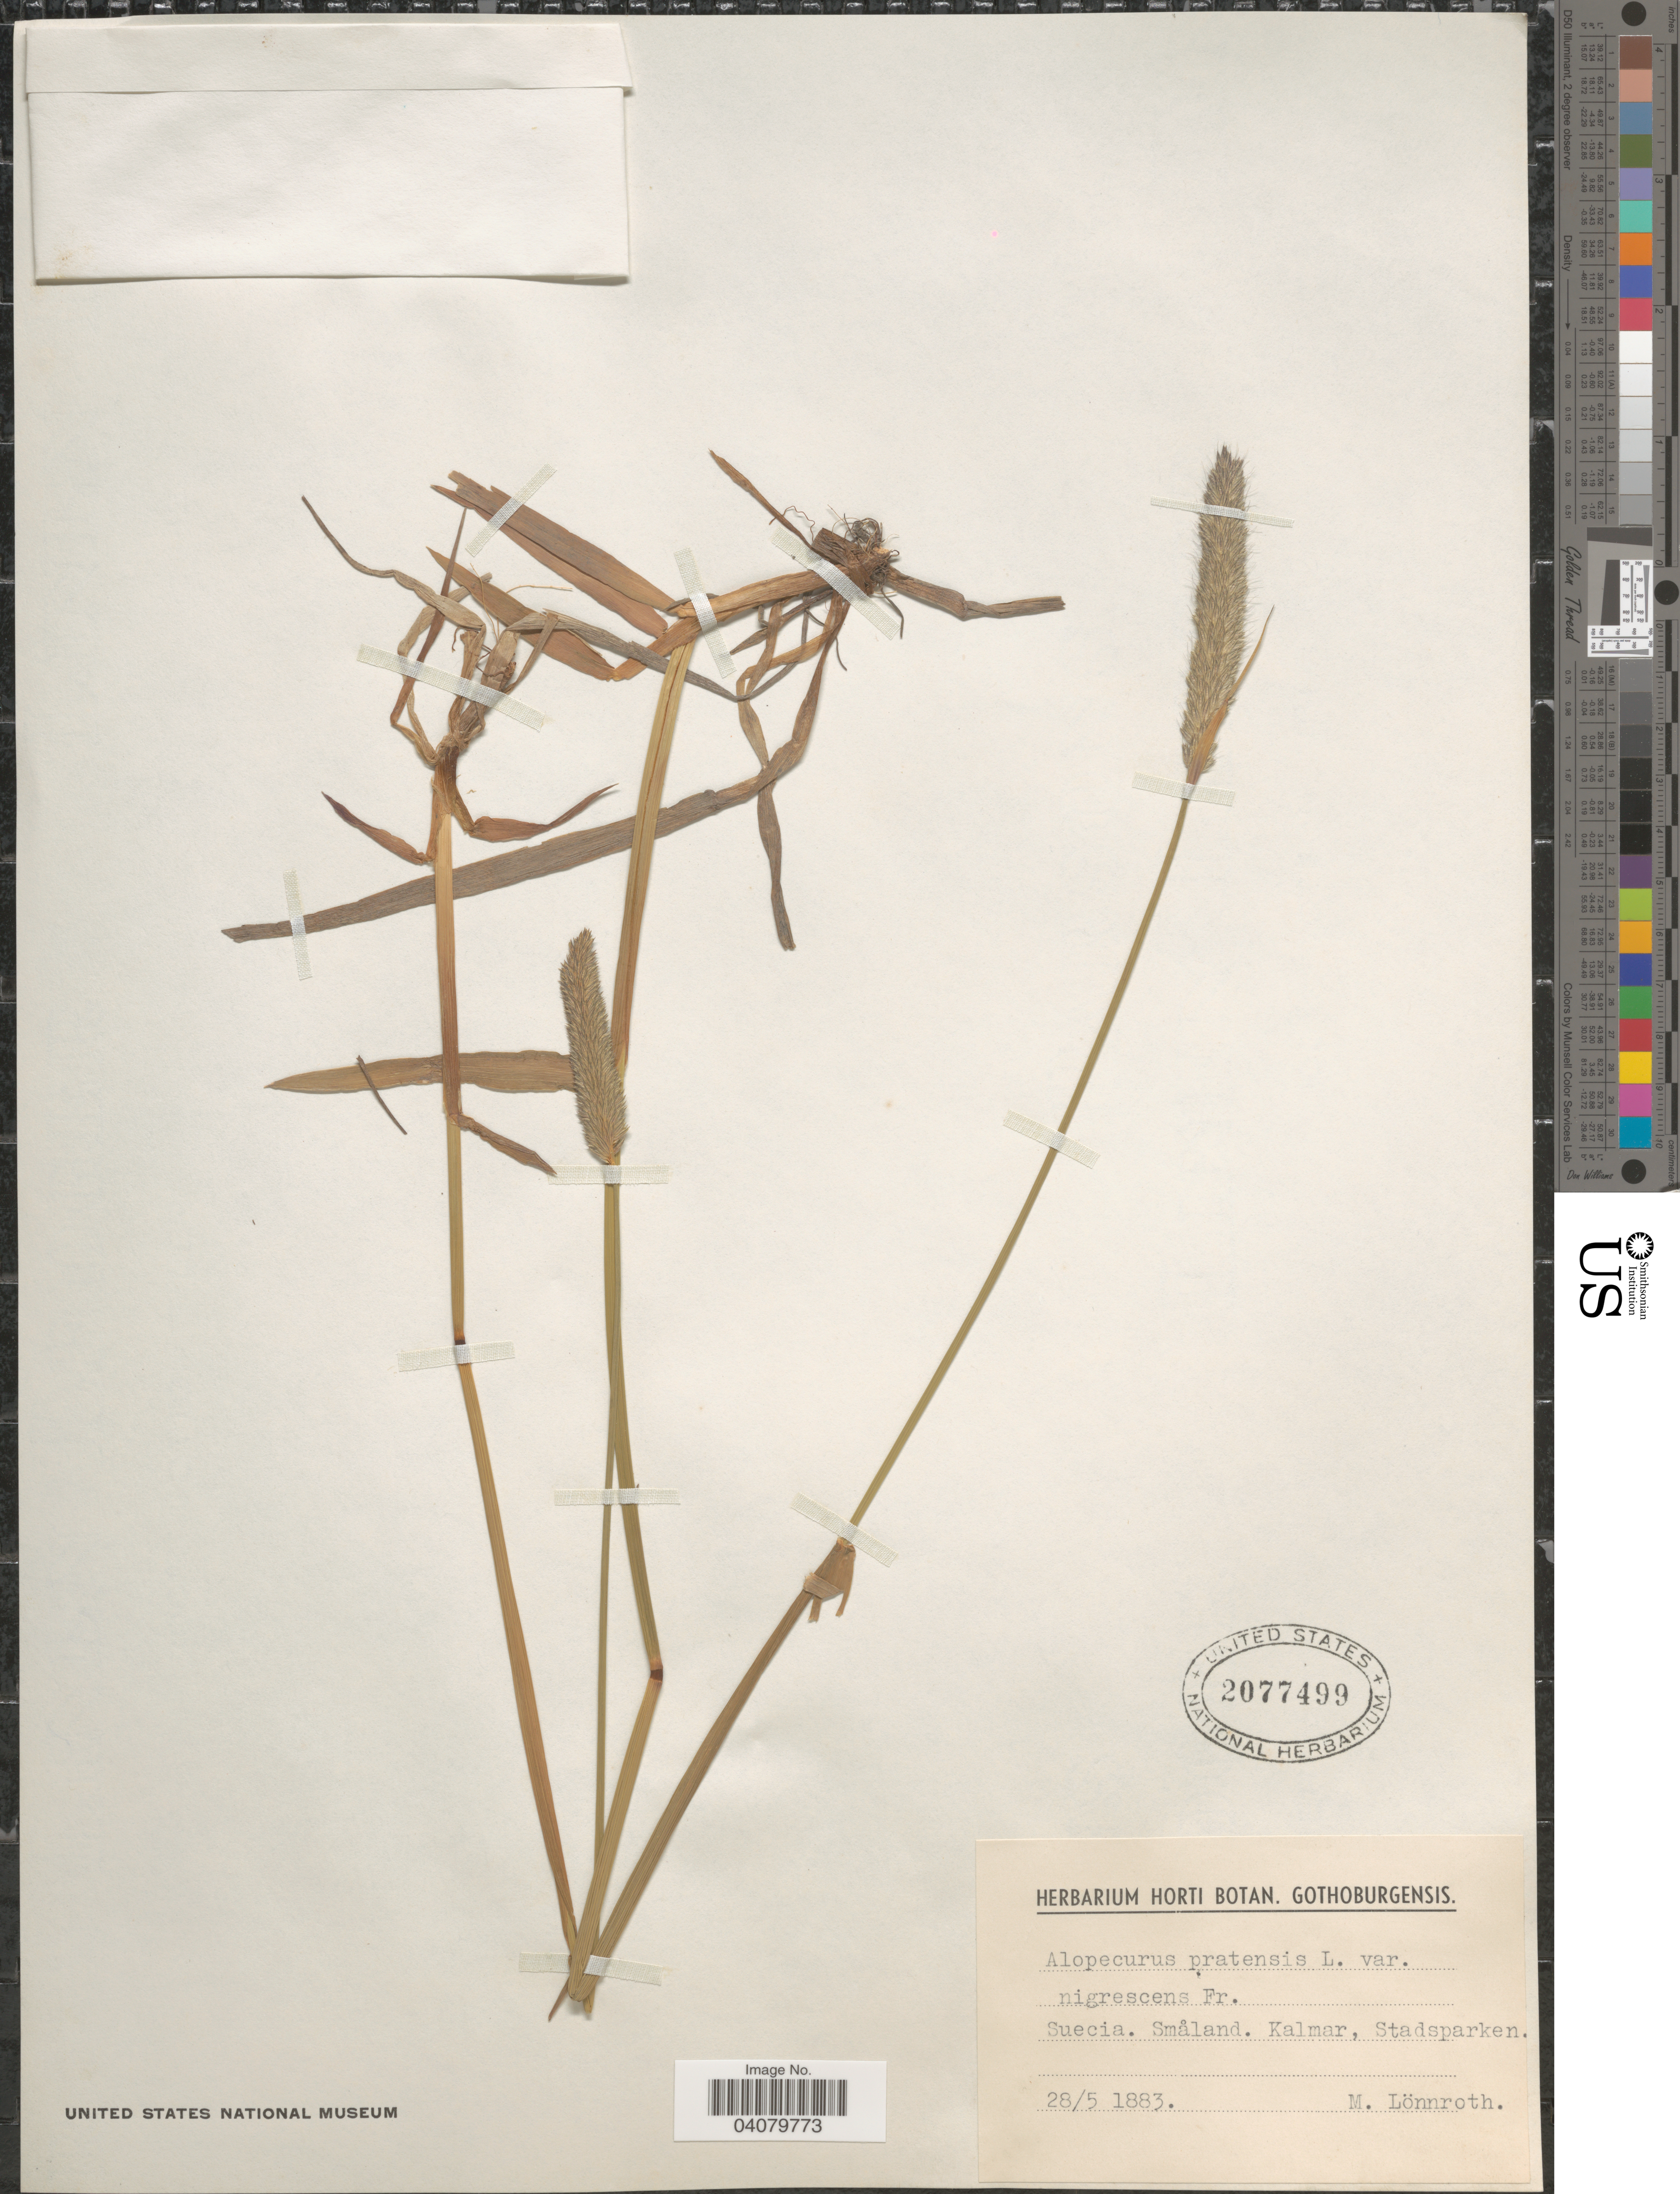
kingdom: Plantae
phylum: Tracheophyta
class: Liliopsida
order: Poales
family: Poaceae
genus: Alopecurus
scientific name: Alopecurus pratensis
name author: L.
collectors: M. Lönnroth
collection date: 1883-05-28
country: Sweden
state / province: Kalmar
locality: Suecia. Småland. Kalmar, Stadsparken.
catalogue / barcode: US 2077499